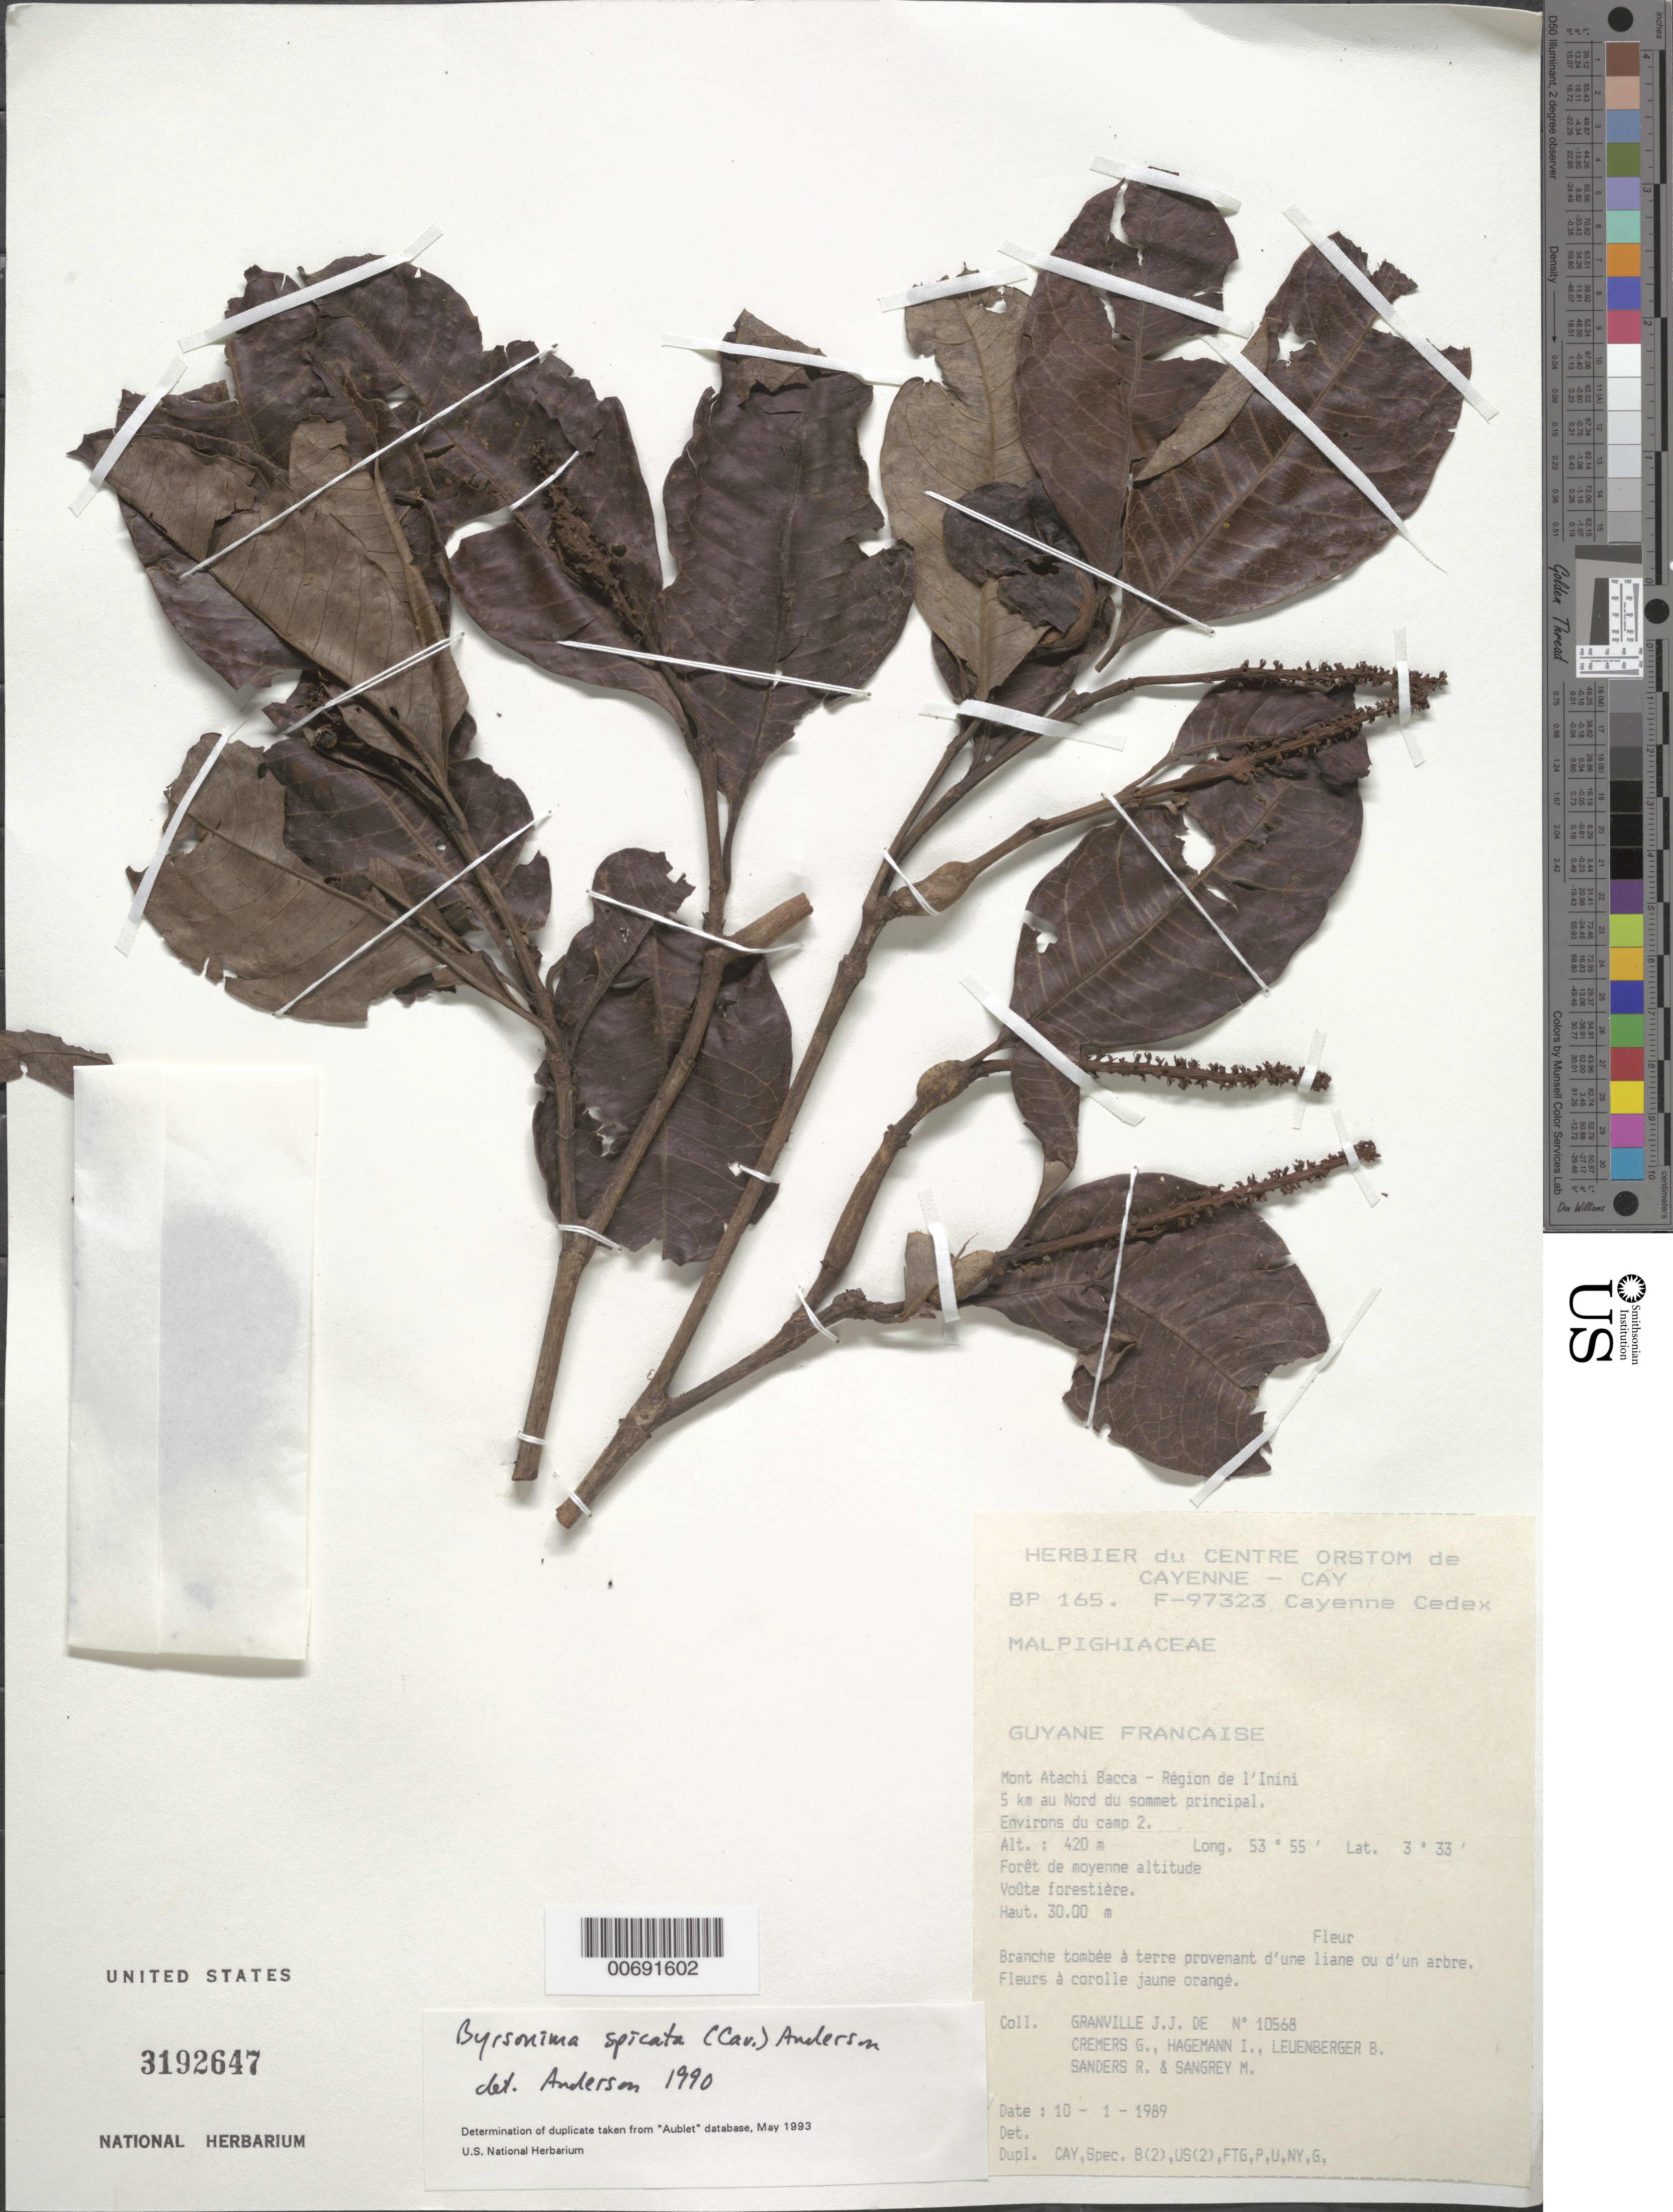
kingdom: Plantae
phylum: Tracheophyta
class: Magnoliopsida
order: Malpighiales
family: Malpighiaceae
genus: Byrsonima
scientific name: Byrsonima spicata (Cav.) DC.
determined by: Anderson, W. R., (MICH), University of Michigan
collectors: J.-J. de Granville, G. Cremers, J. Hagemann, B. E. Leuenberger & M. S. Sangrey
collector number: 10568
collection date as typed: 10-Jan-89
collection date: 1989-01-10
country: French Guiana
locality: Mont Atachi Bacca, région de l'Inini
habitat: Forest; middle altitude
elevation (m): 420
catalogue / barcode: US 3192647